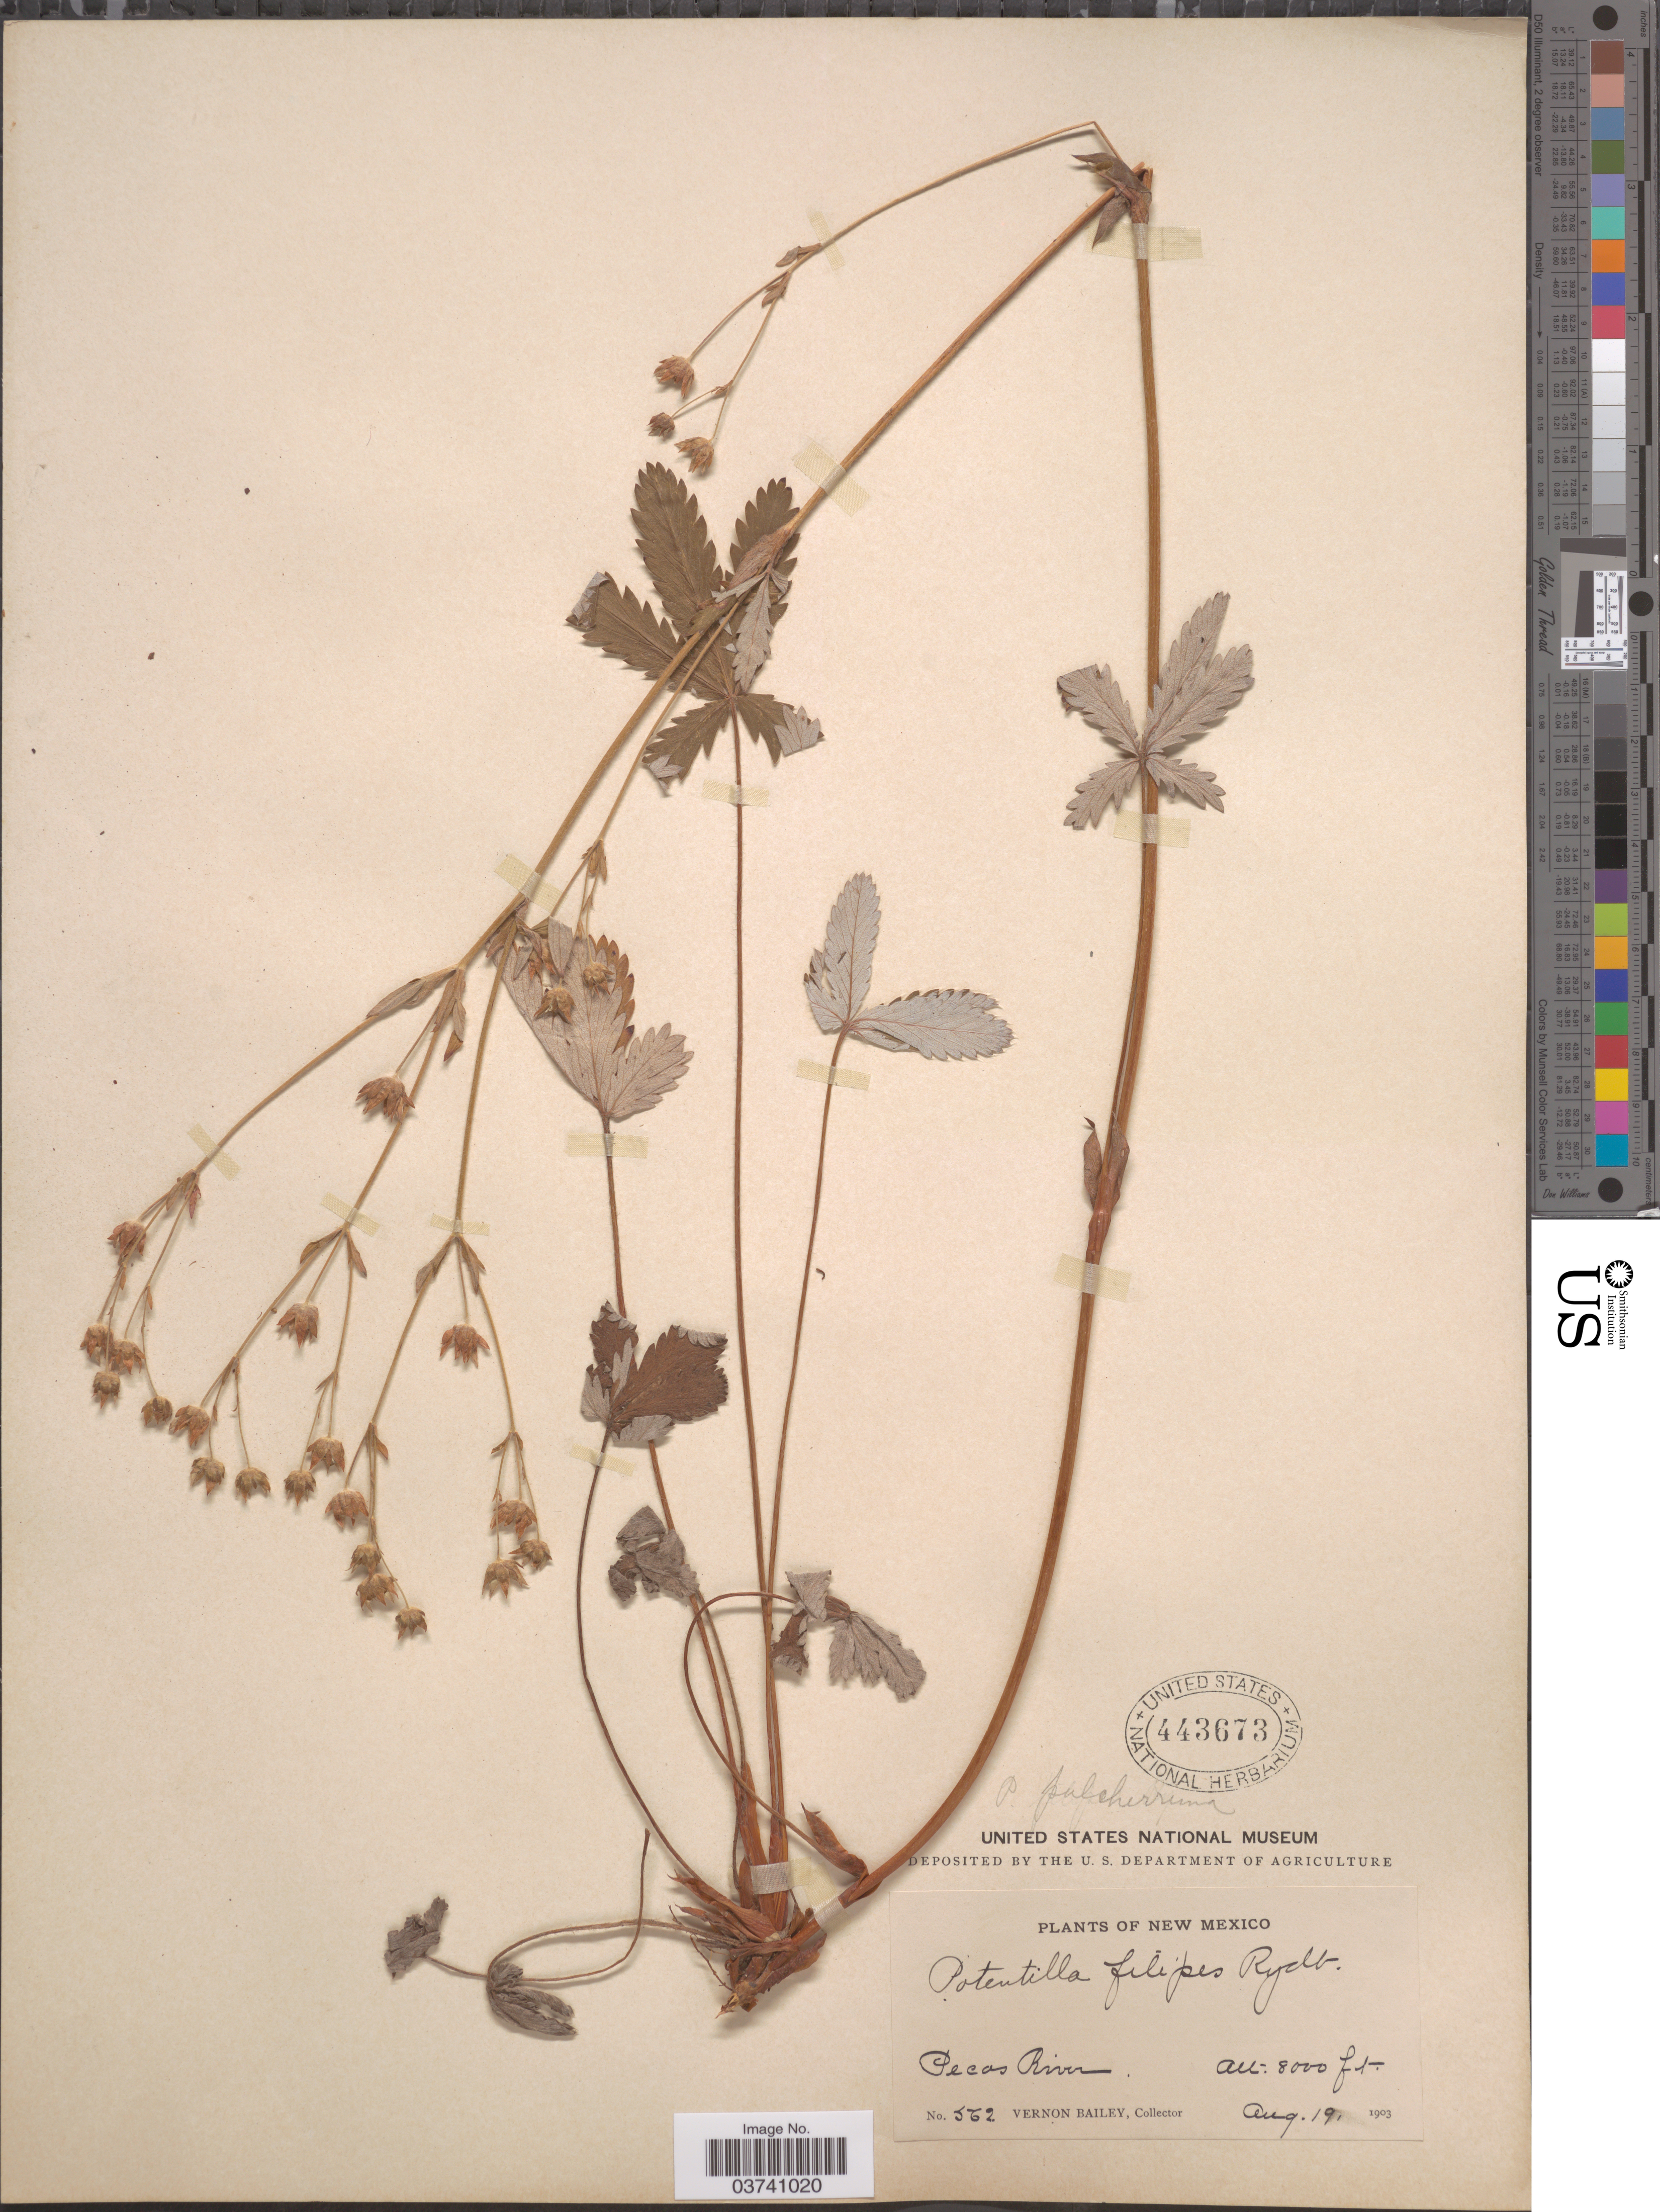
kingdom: Plantae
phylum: Tracheophyta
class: Magnoliopsida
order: Rosales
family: Rosaceae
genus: Potentilla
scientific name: Potentilla pulcherrima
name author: Lehm.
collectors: V. O. Bailey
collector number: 562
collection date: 1903-08-19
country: United States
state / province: New Mexico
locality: Pecos River.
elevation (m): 2438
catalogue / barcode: US 443673